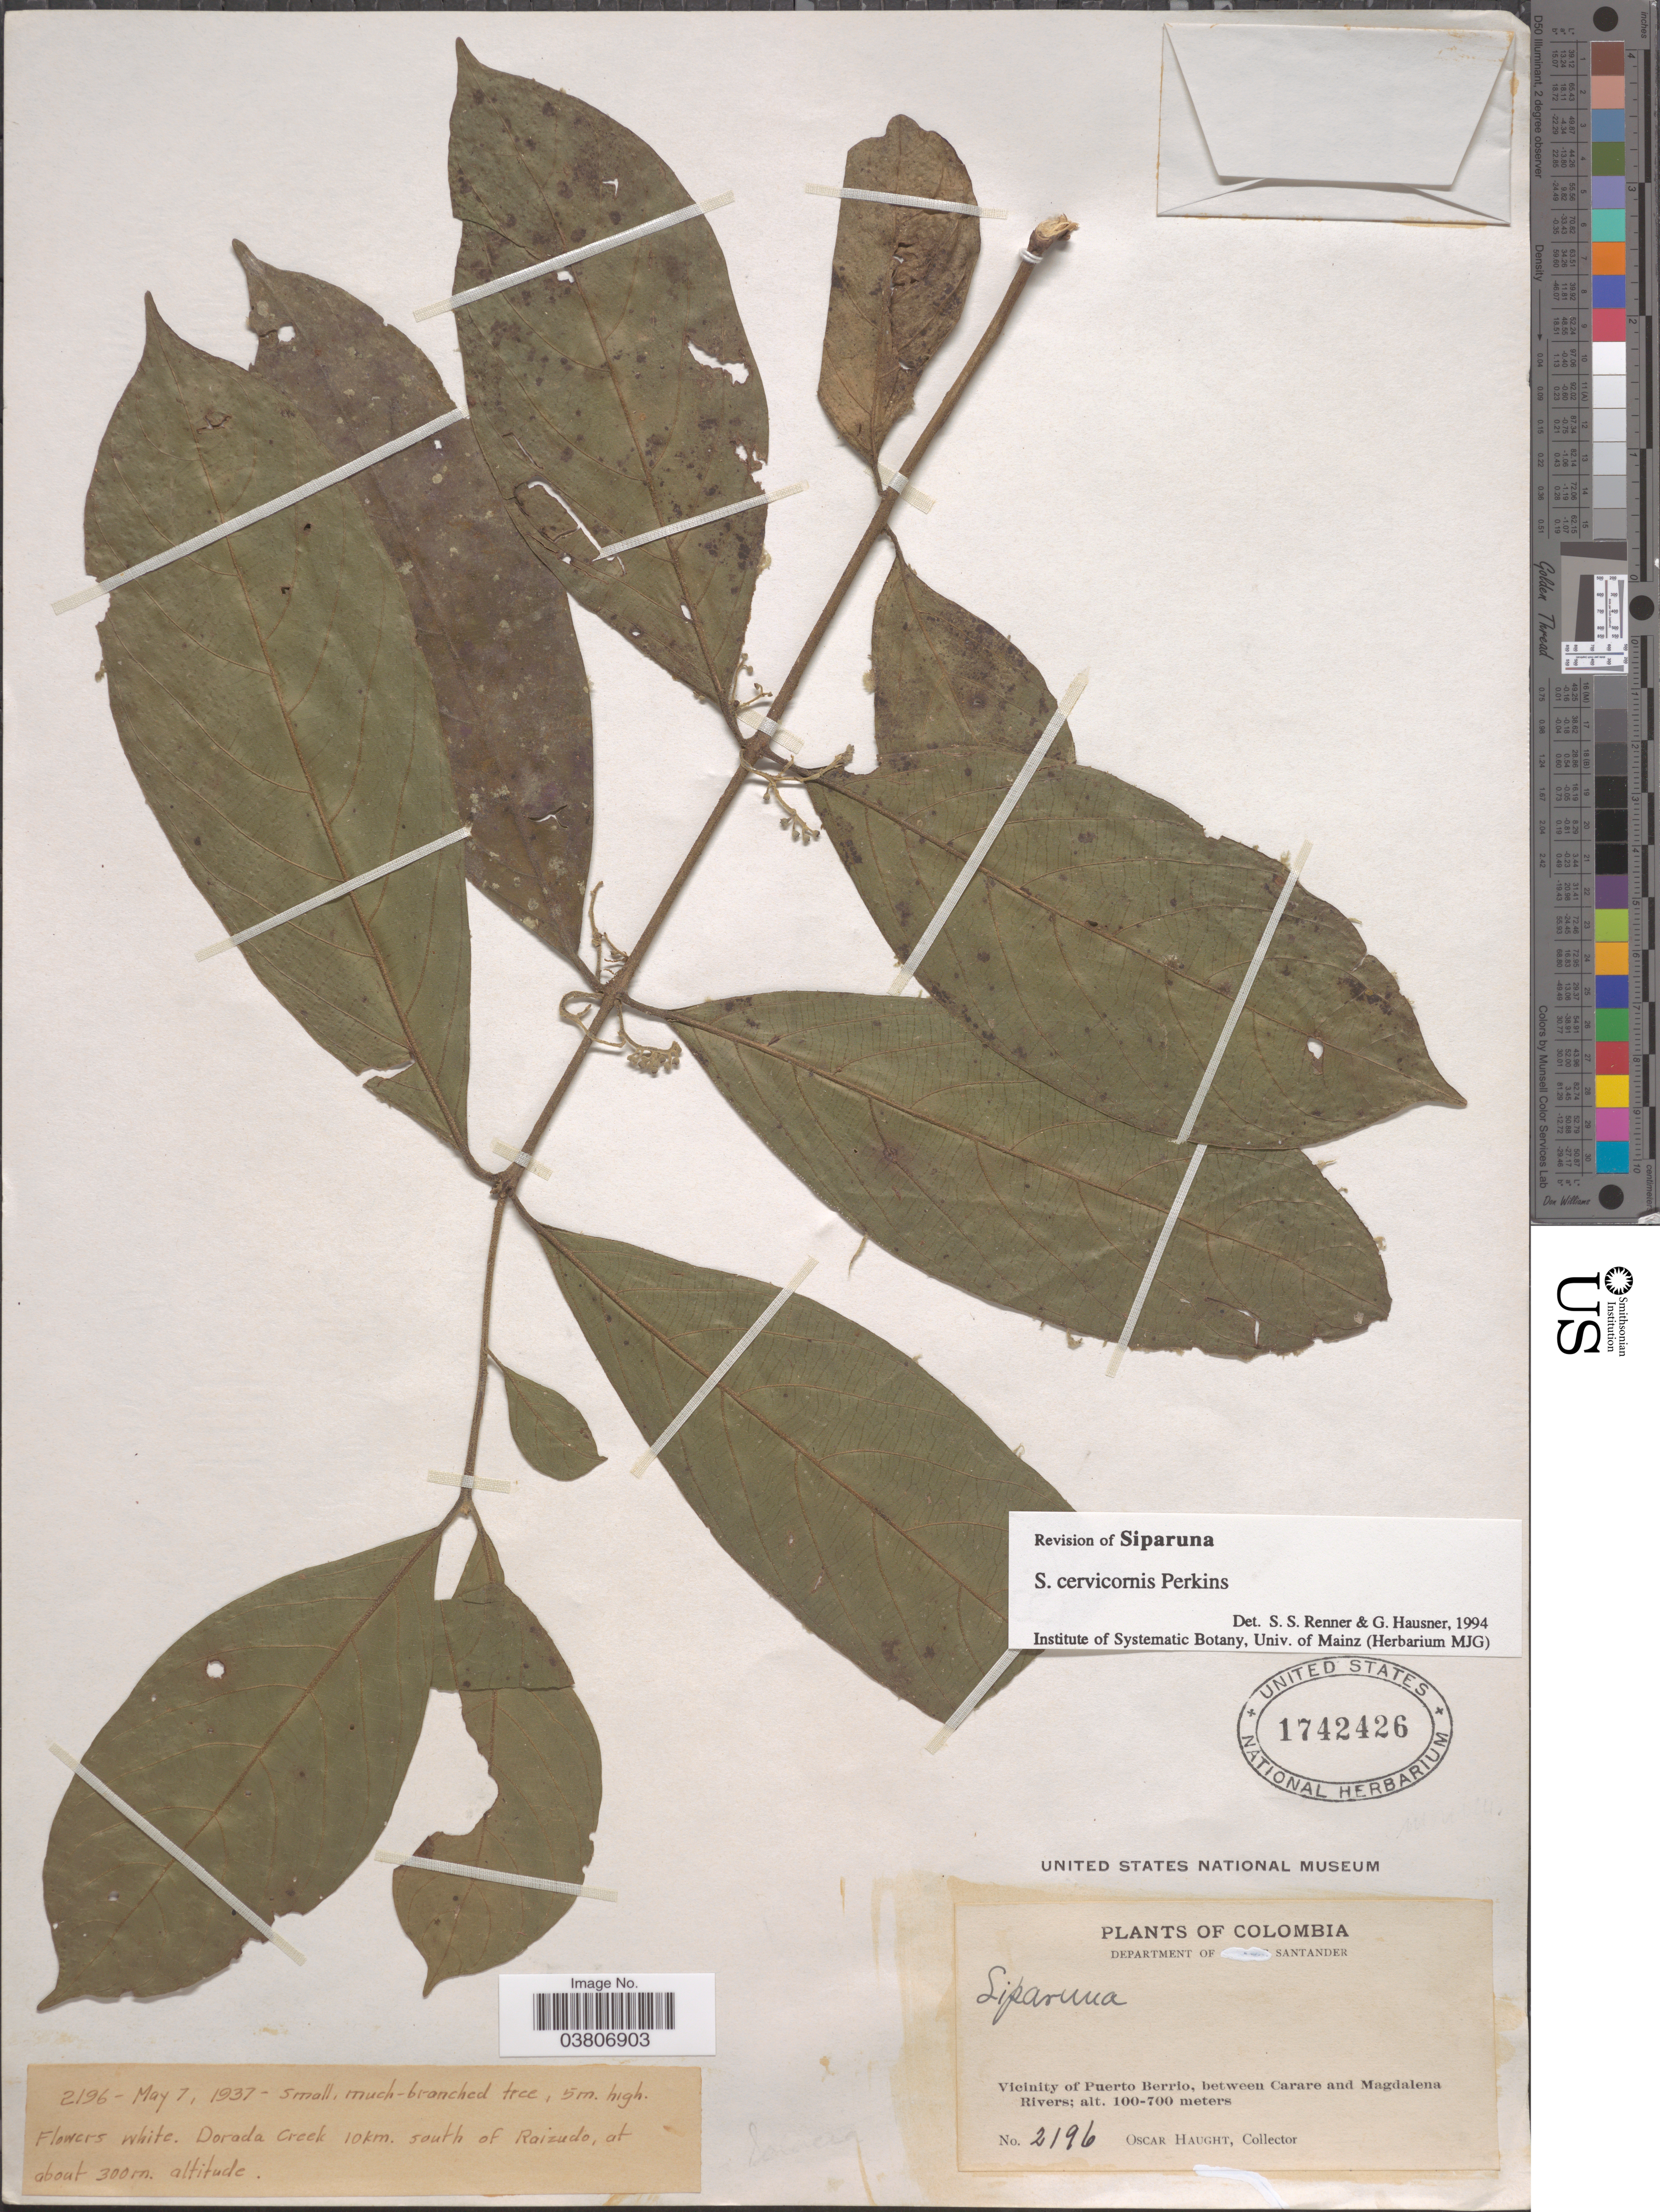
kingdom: Plantae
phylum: Tracheophyta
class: Magnoliopsida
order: Laurales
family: Siparunaceae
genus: Siparuna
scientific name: Siparuna cervicornis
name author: Perkins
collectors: O. L. Haught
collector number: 2196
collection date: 1937-05-07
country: Colombia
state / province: Santander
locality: Department of Santander. Vicinity of Puerto Berrio, between Carare and Magdalena Rivers. Dorada Creek 10 km. south of Raizudo.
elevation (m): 300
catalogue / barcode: US 1742426